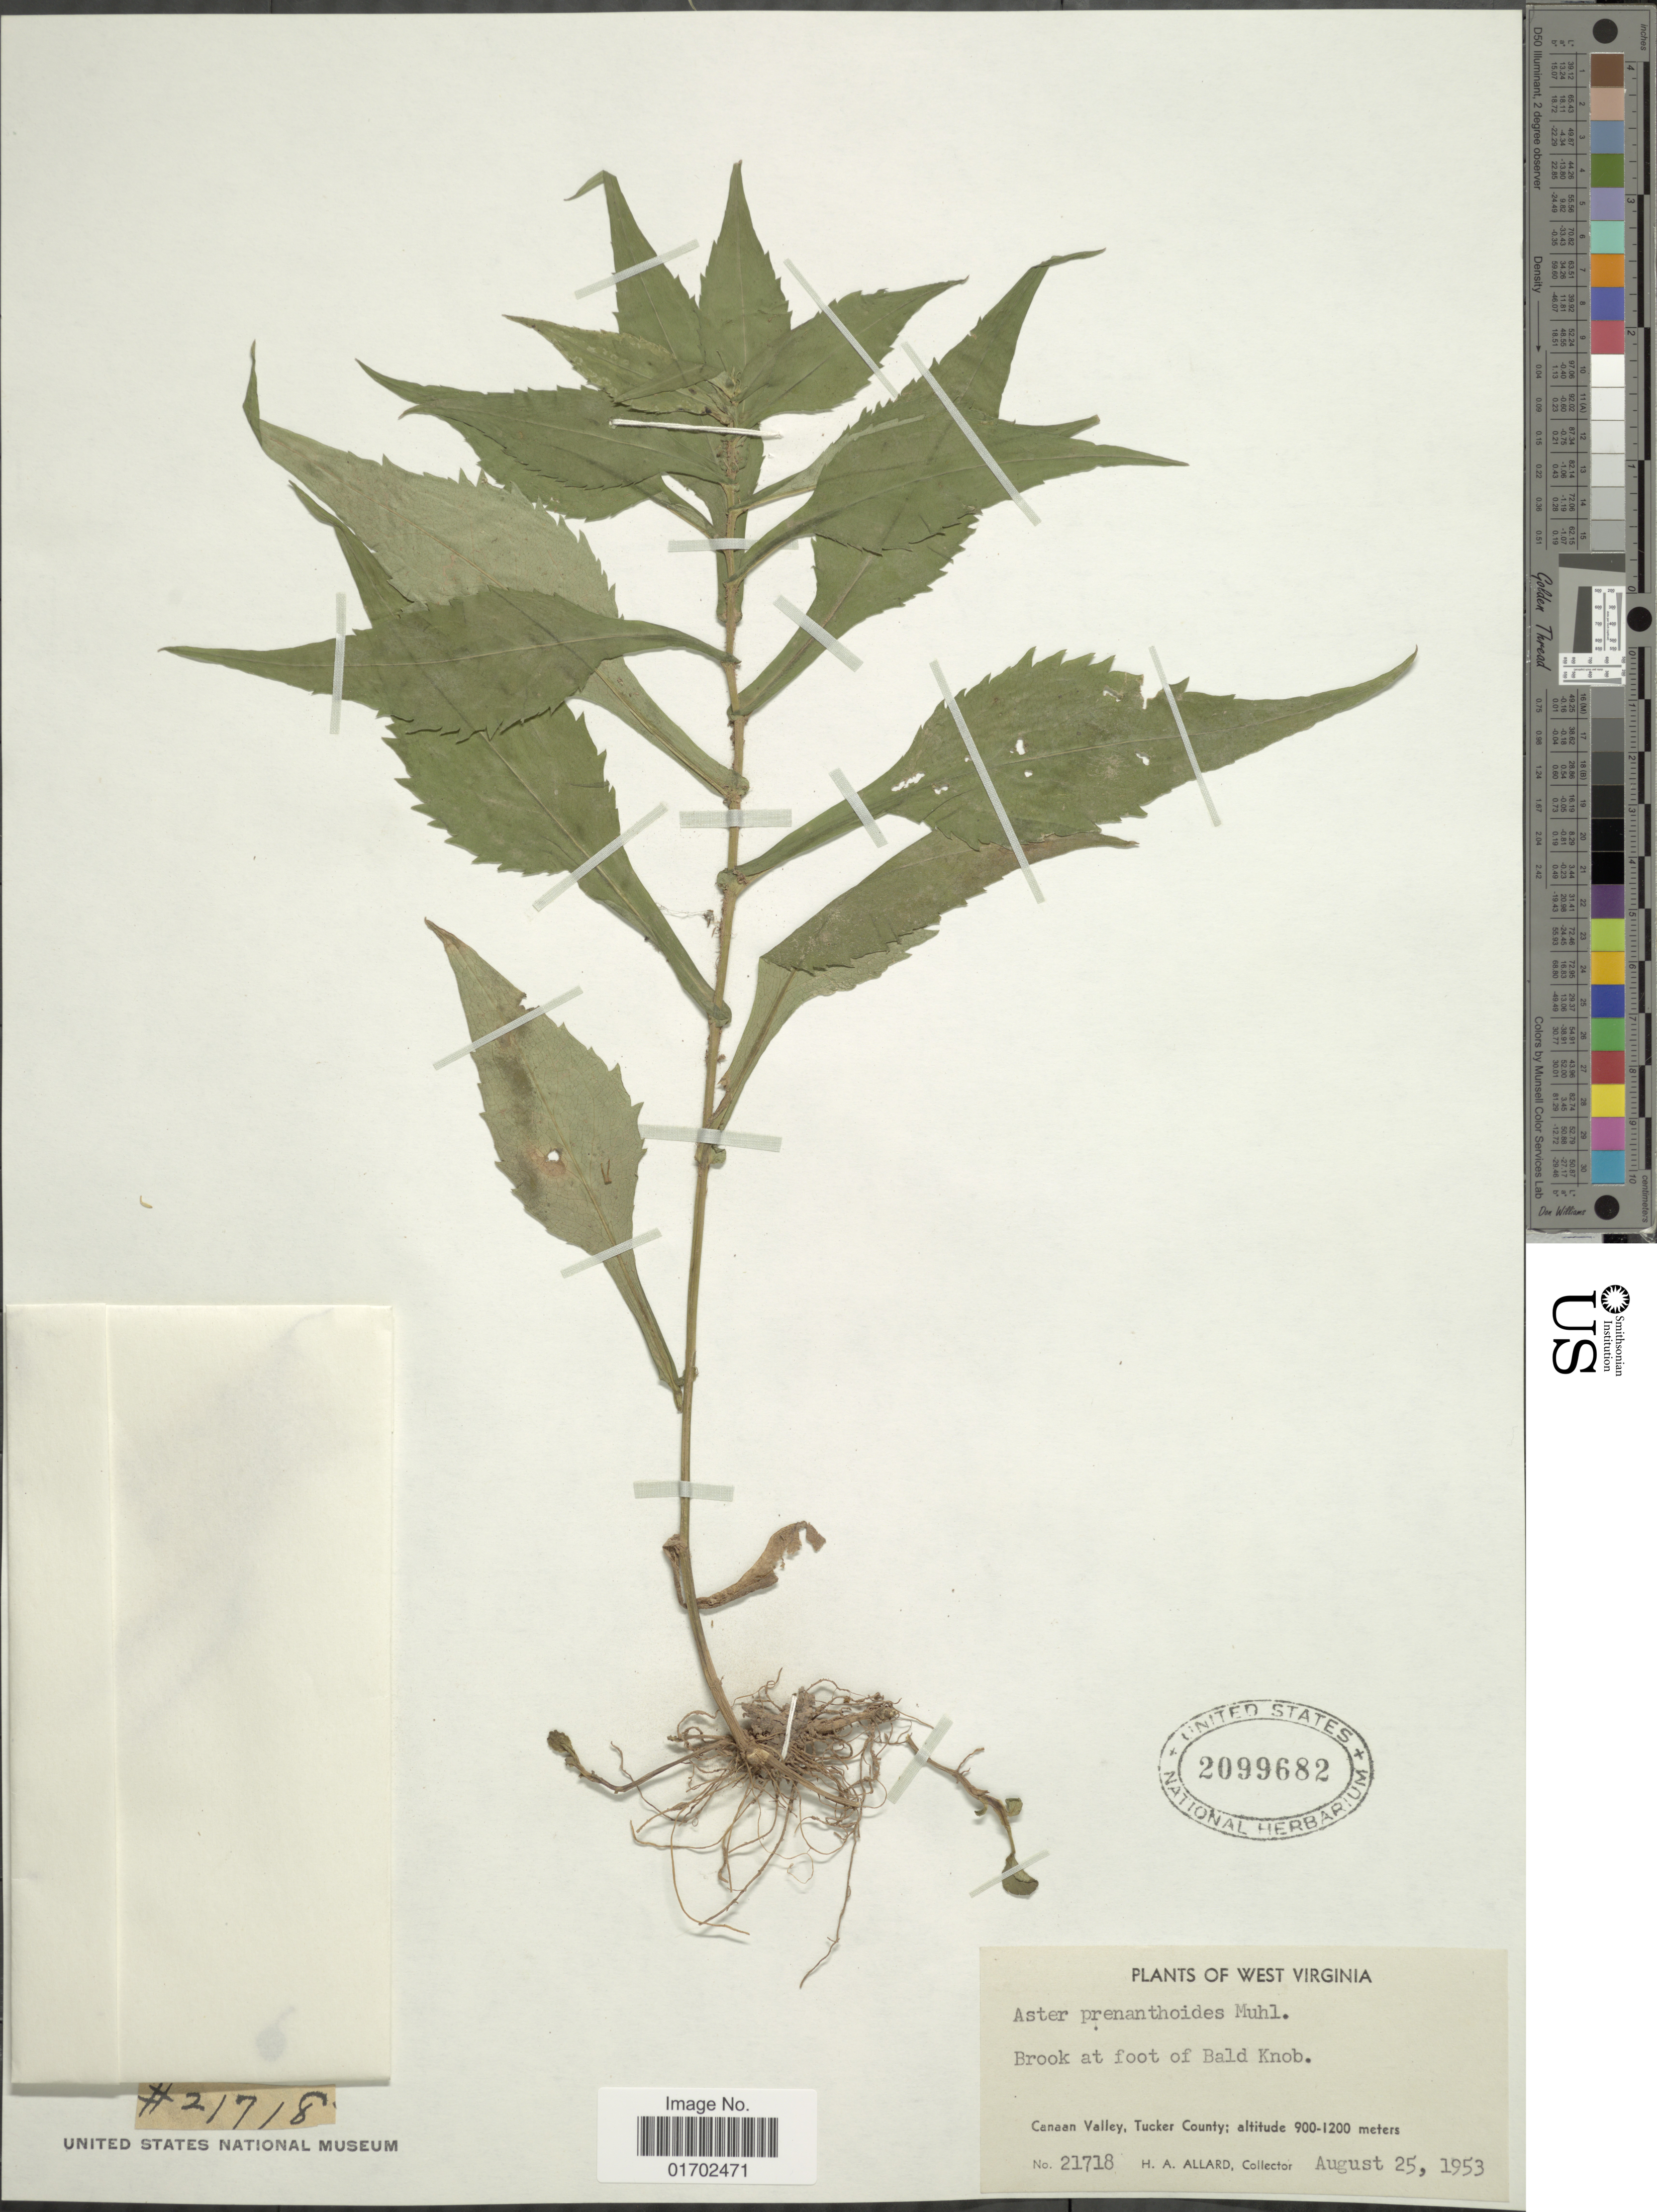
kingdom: Plantae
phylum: Tracheophyta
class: Magnoliopsida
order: Asterales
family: Asteraceae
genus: Symphyotrichum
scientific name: Symphyotrichum prenanthoides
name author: (Muhl. ex Willd.) G.L. Nesom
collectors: H. A. Allard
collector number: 21718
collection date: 1953-08-25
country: United States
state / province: West Virginia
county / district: Tucker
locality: Brook at foot of Bald Knob. Canaan Valley, Tucker County.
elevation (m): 900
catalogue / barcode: US 2099682